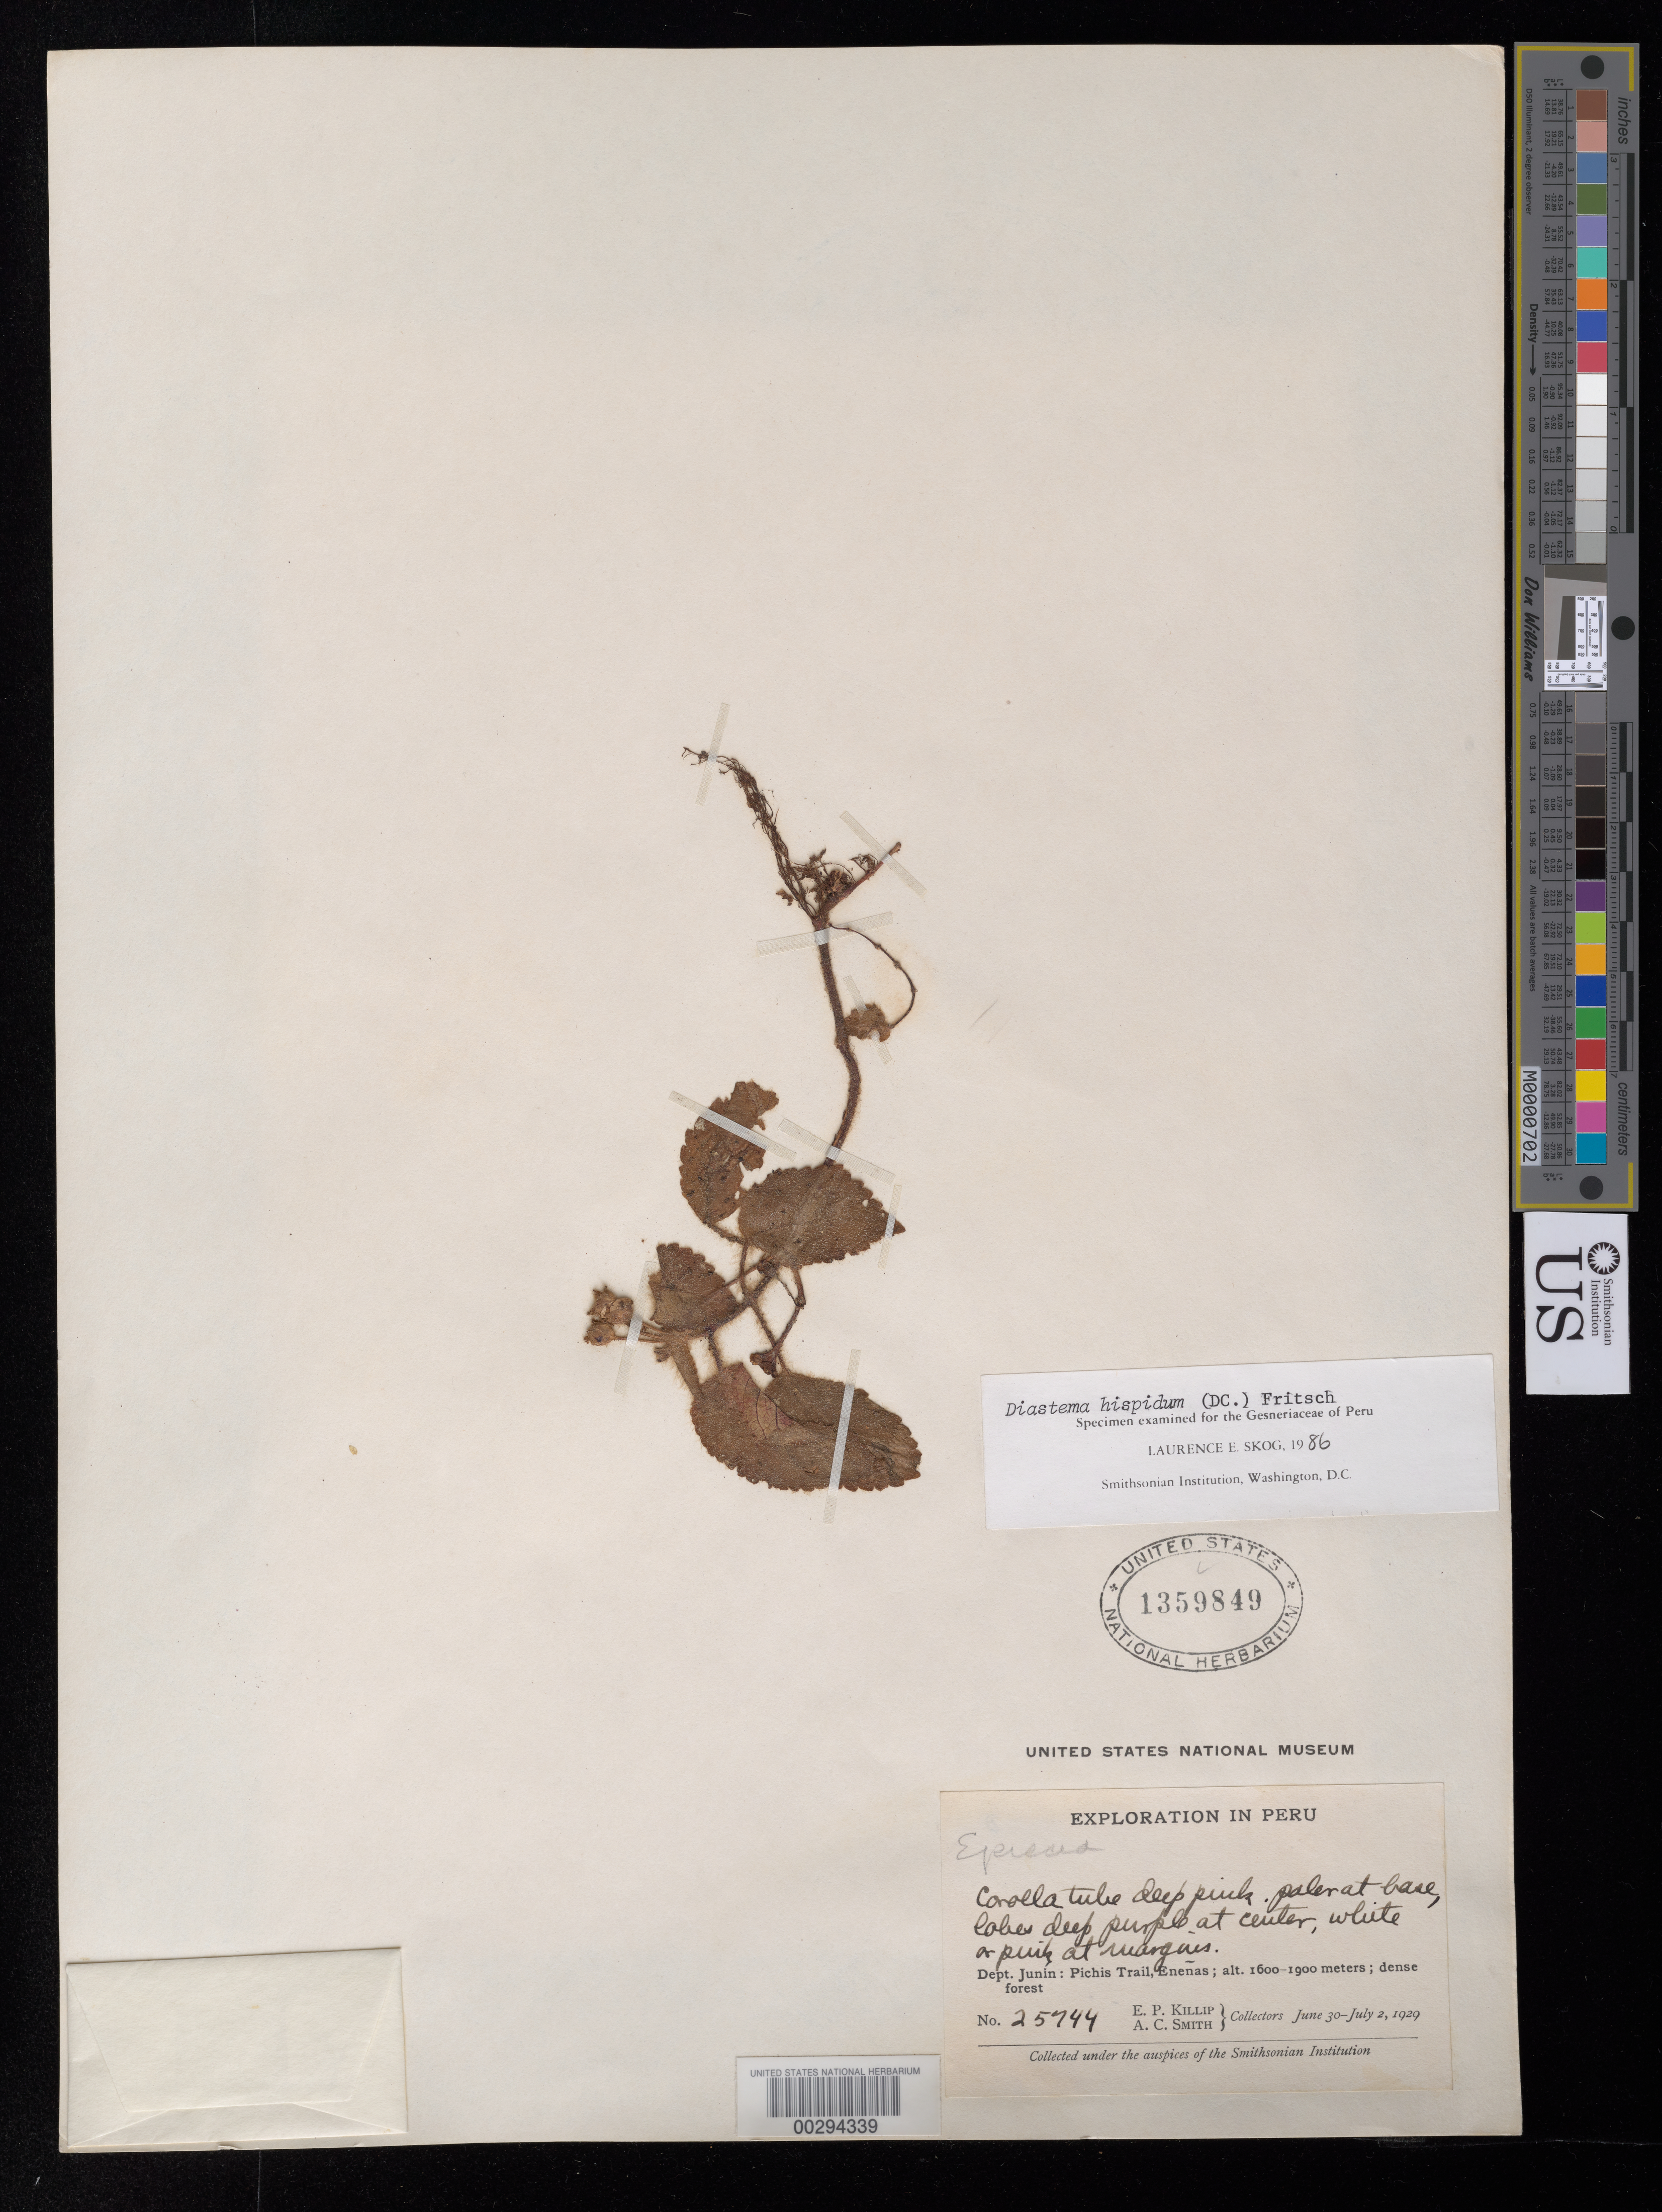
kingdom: Plantae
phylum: Tracheophyta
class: Magnoliopsida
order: Lamiales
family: Gesneriaceae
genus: Diastema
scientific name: Diastema hispidum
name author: (DC.) Fritsch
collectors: E. P. Killip & A. C. Smith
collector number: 25744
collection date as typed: Jun-Jul 1929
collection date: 1929-06/1929-07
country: Peru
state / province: Junín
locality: Pichis trail, Enenas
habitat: Dense forest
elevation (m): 1600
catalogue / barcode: US 1359849